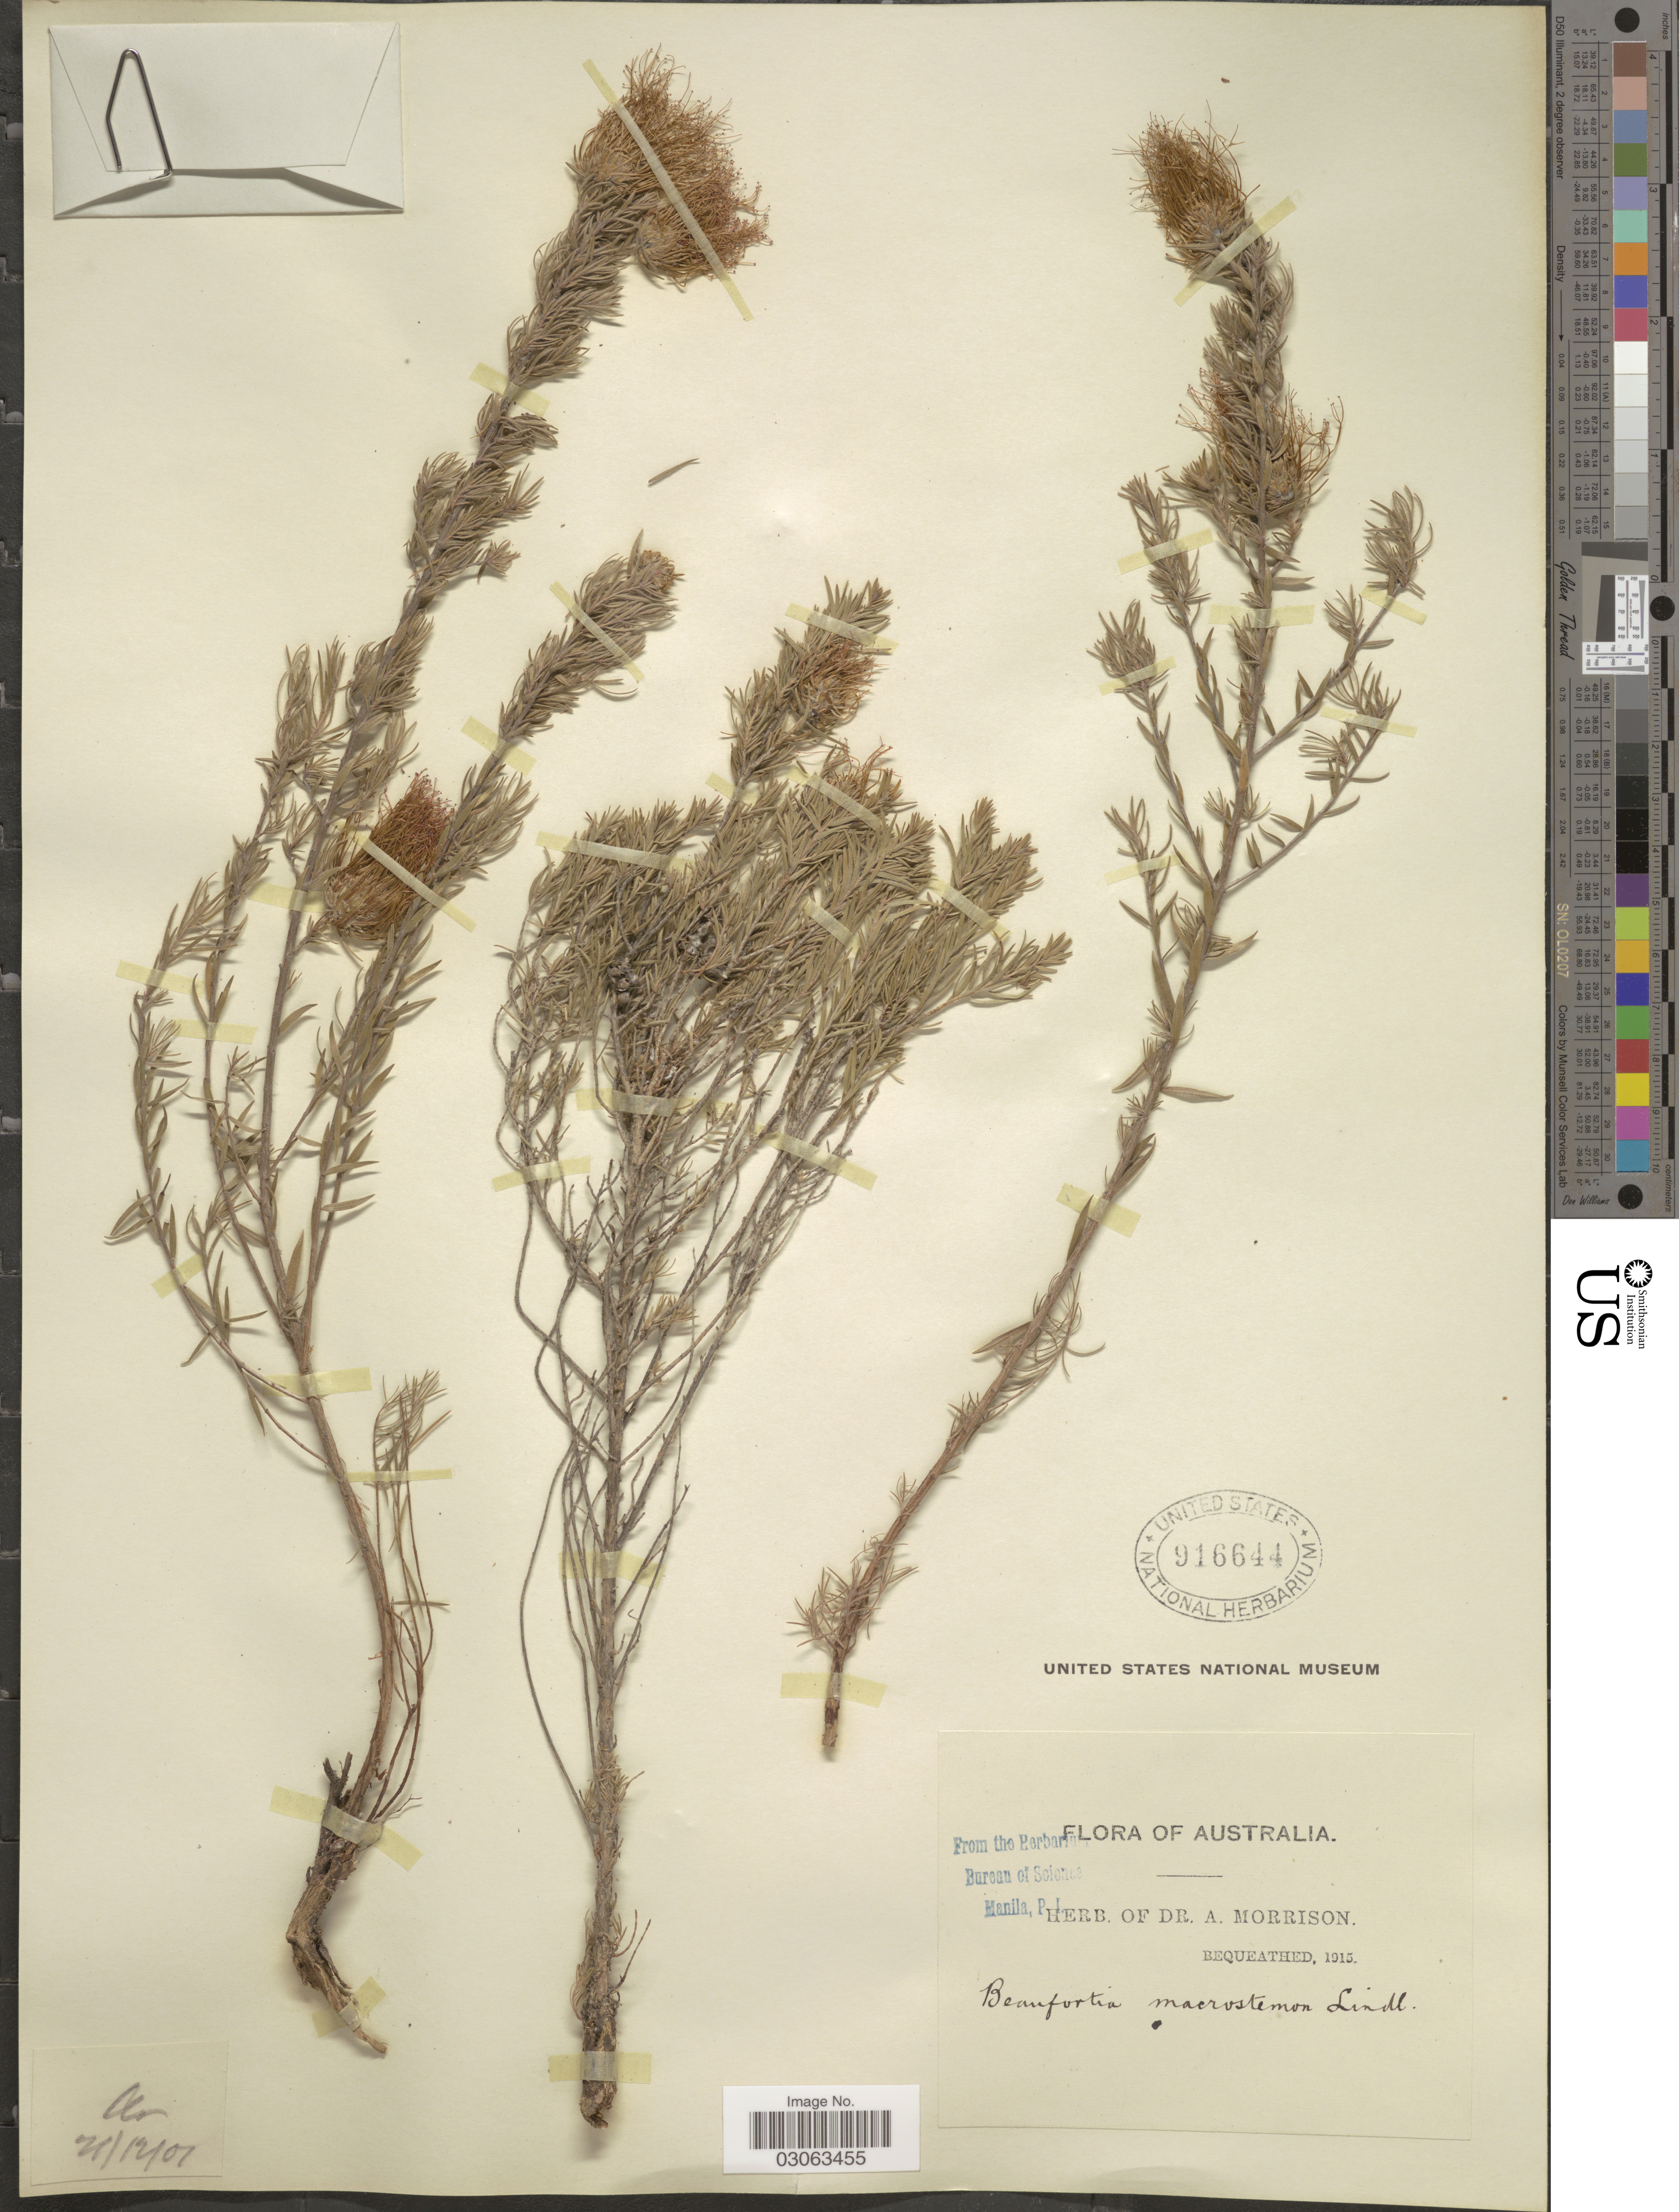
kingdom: Plantae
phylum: Tracheophyta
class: Magnoliopsida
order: Myrtales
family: Myrtaceae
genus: Beaufortia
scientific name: Beaufortia macrostemon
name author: Lindl.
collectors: ex herb. Dr. A. Morrison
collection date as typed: Transcribed d/m/y: 21/12/1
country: Australia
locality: Ur [unsure placement]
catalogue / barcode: US 916644